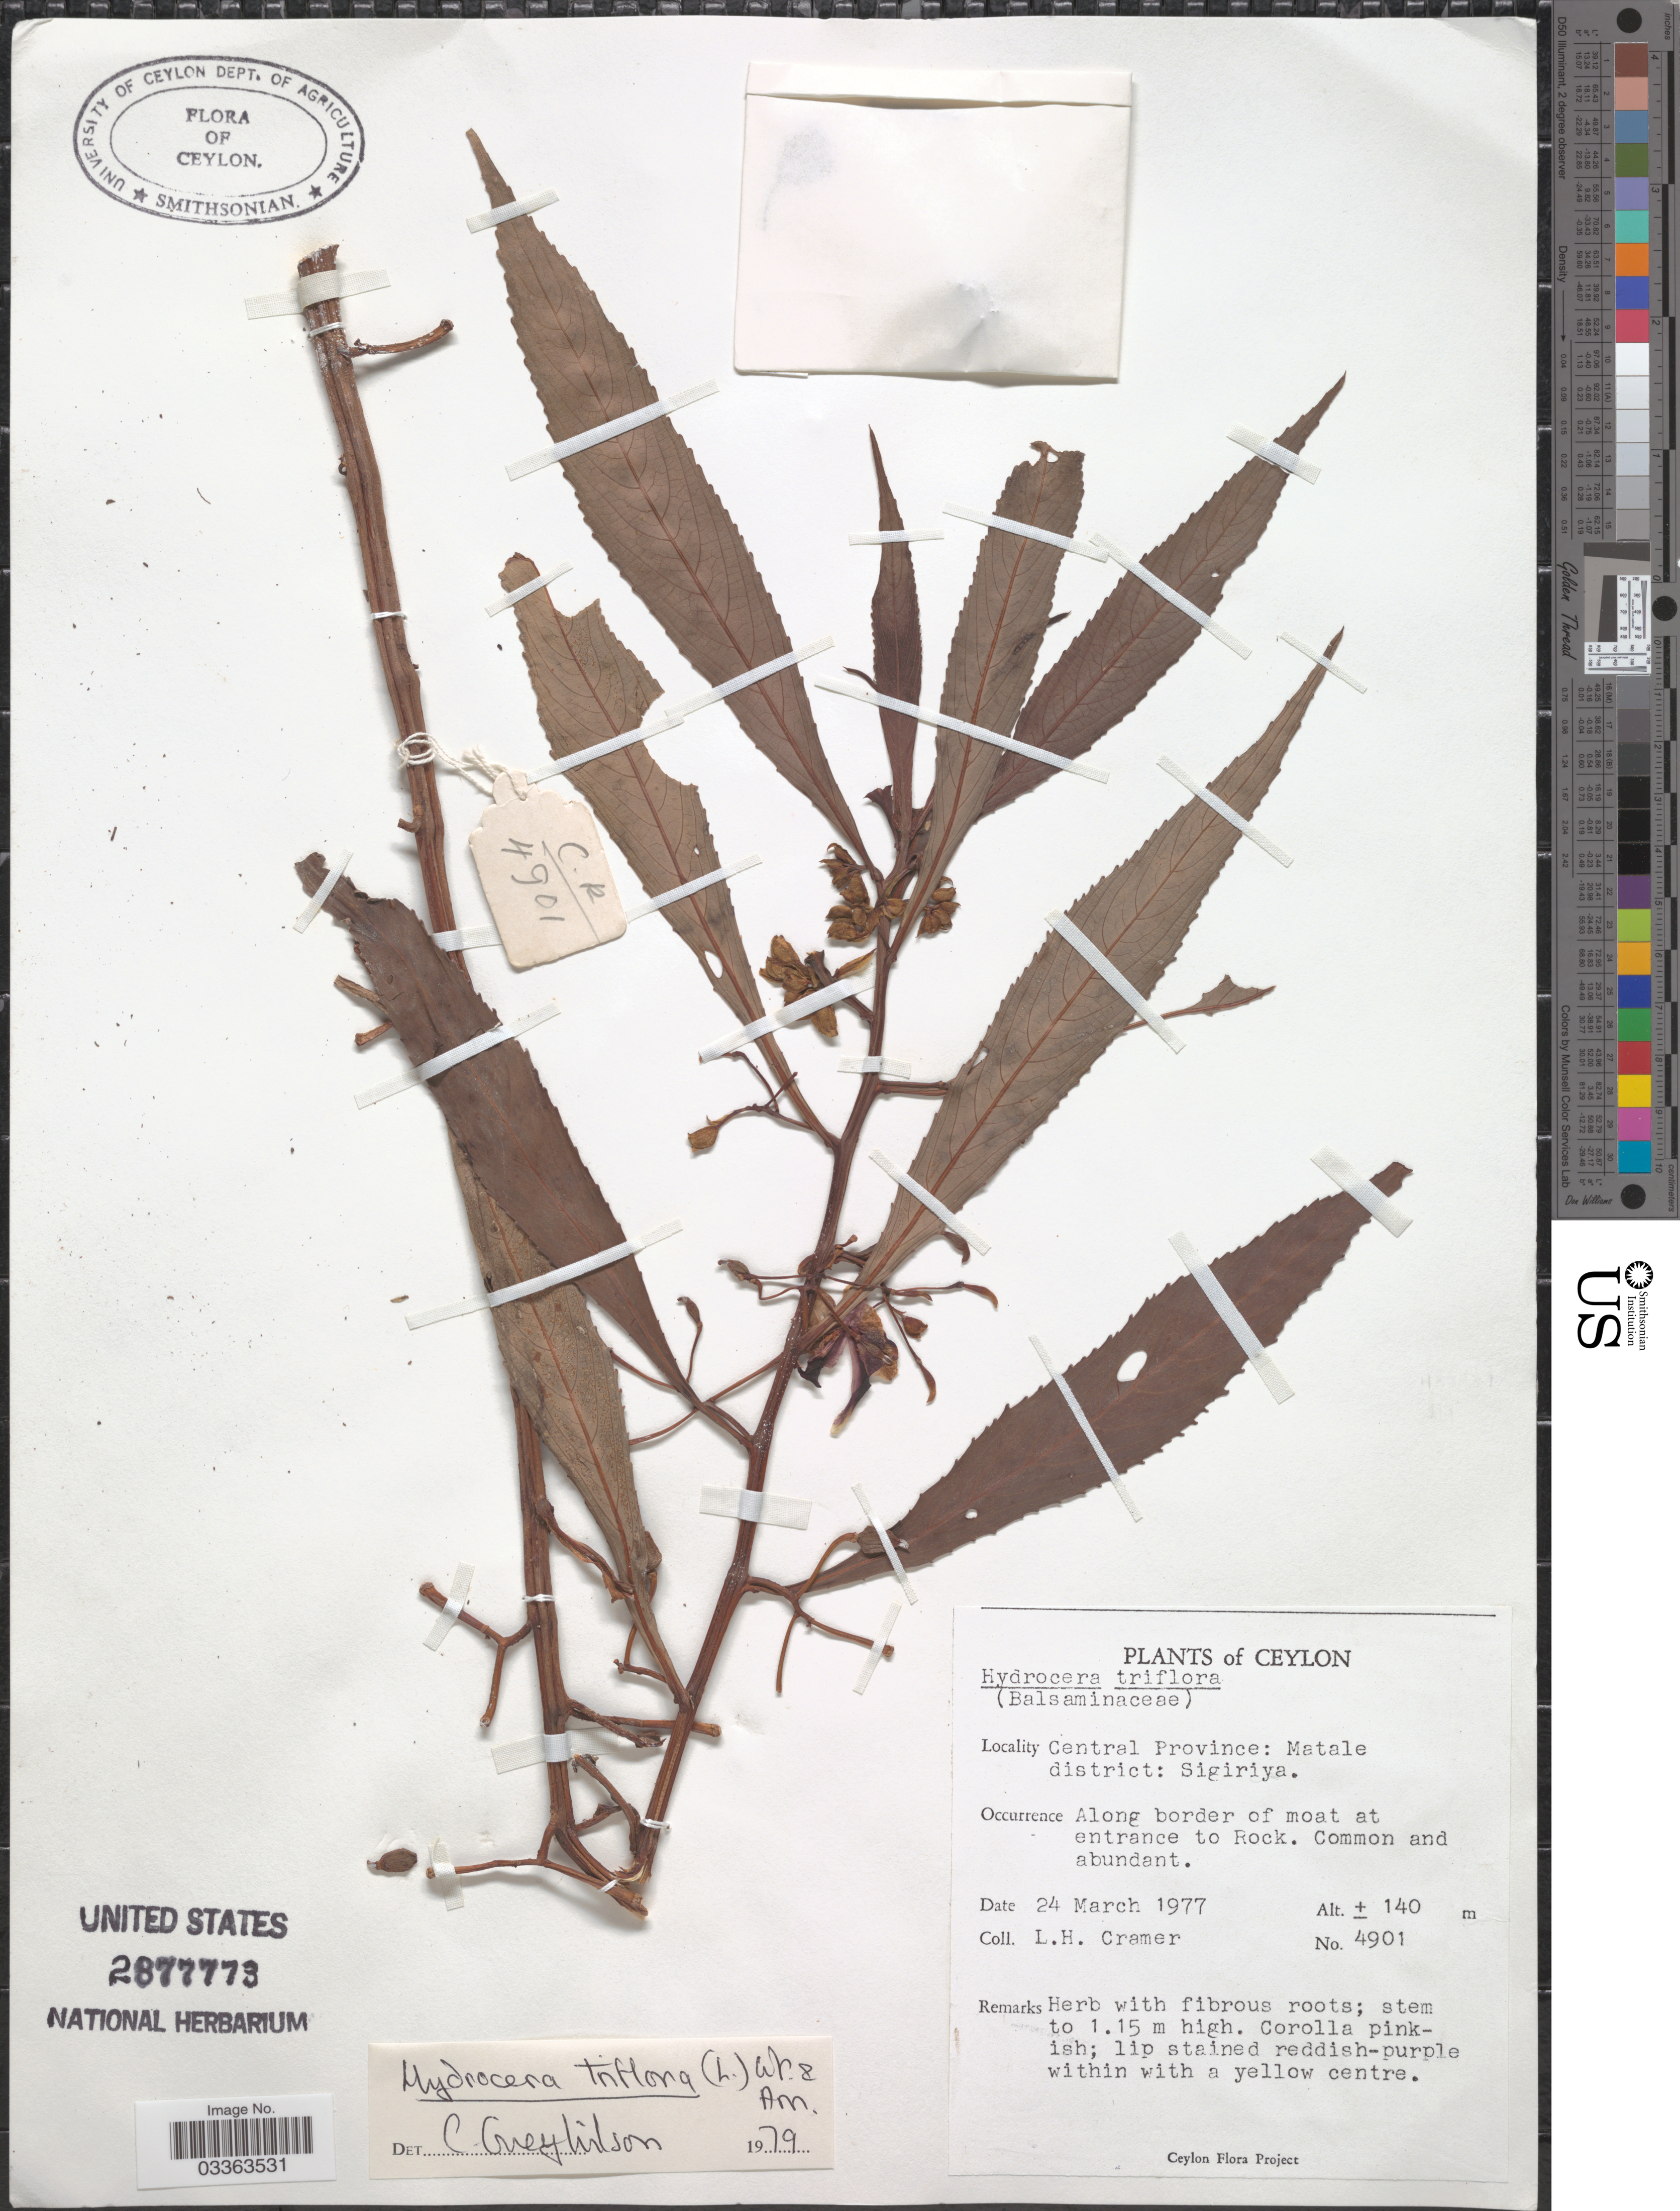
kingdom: Plantae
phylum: Tracheophyta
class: Magnoliopsida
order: Ericales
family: Balsaminaceae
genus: Hydrocera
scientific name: Hydrocera triflora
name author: (L.) Wight & Arn.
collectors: L. H. Cramer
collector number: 4901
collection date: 1977-03-24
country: Sri Lanka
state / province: Central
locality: Ceylon, Matale district: Sigiriya.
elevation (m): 140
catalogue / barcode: US 2877773